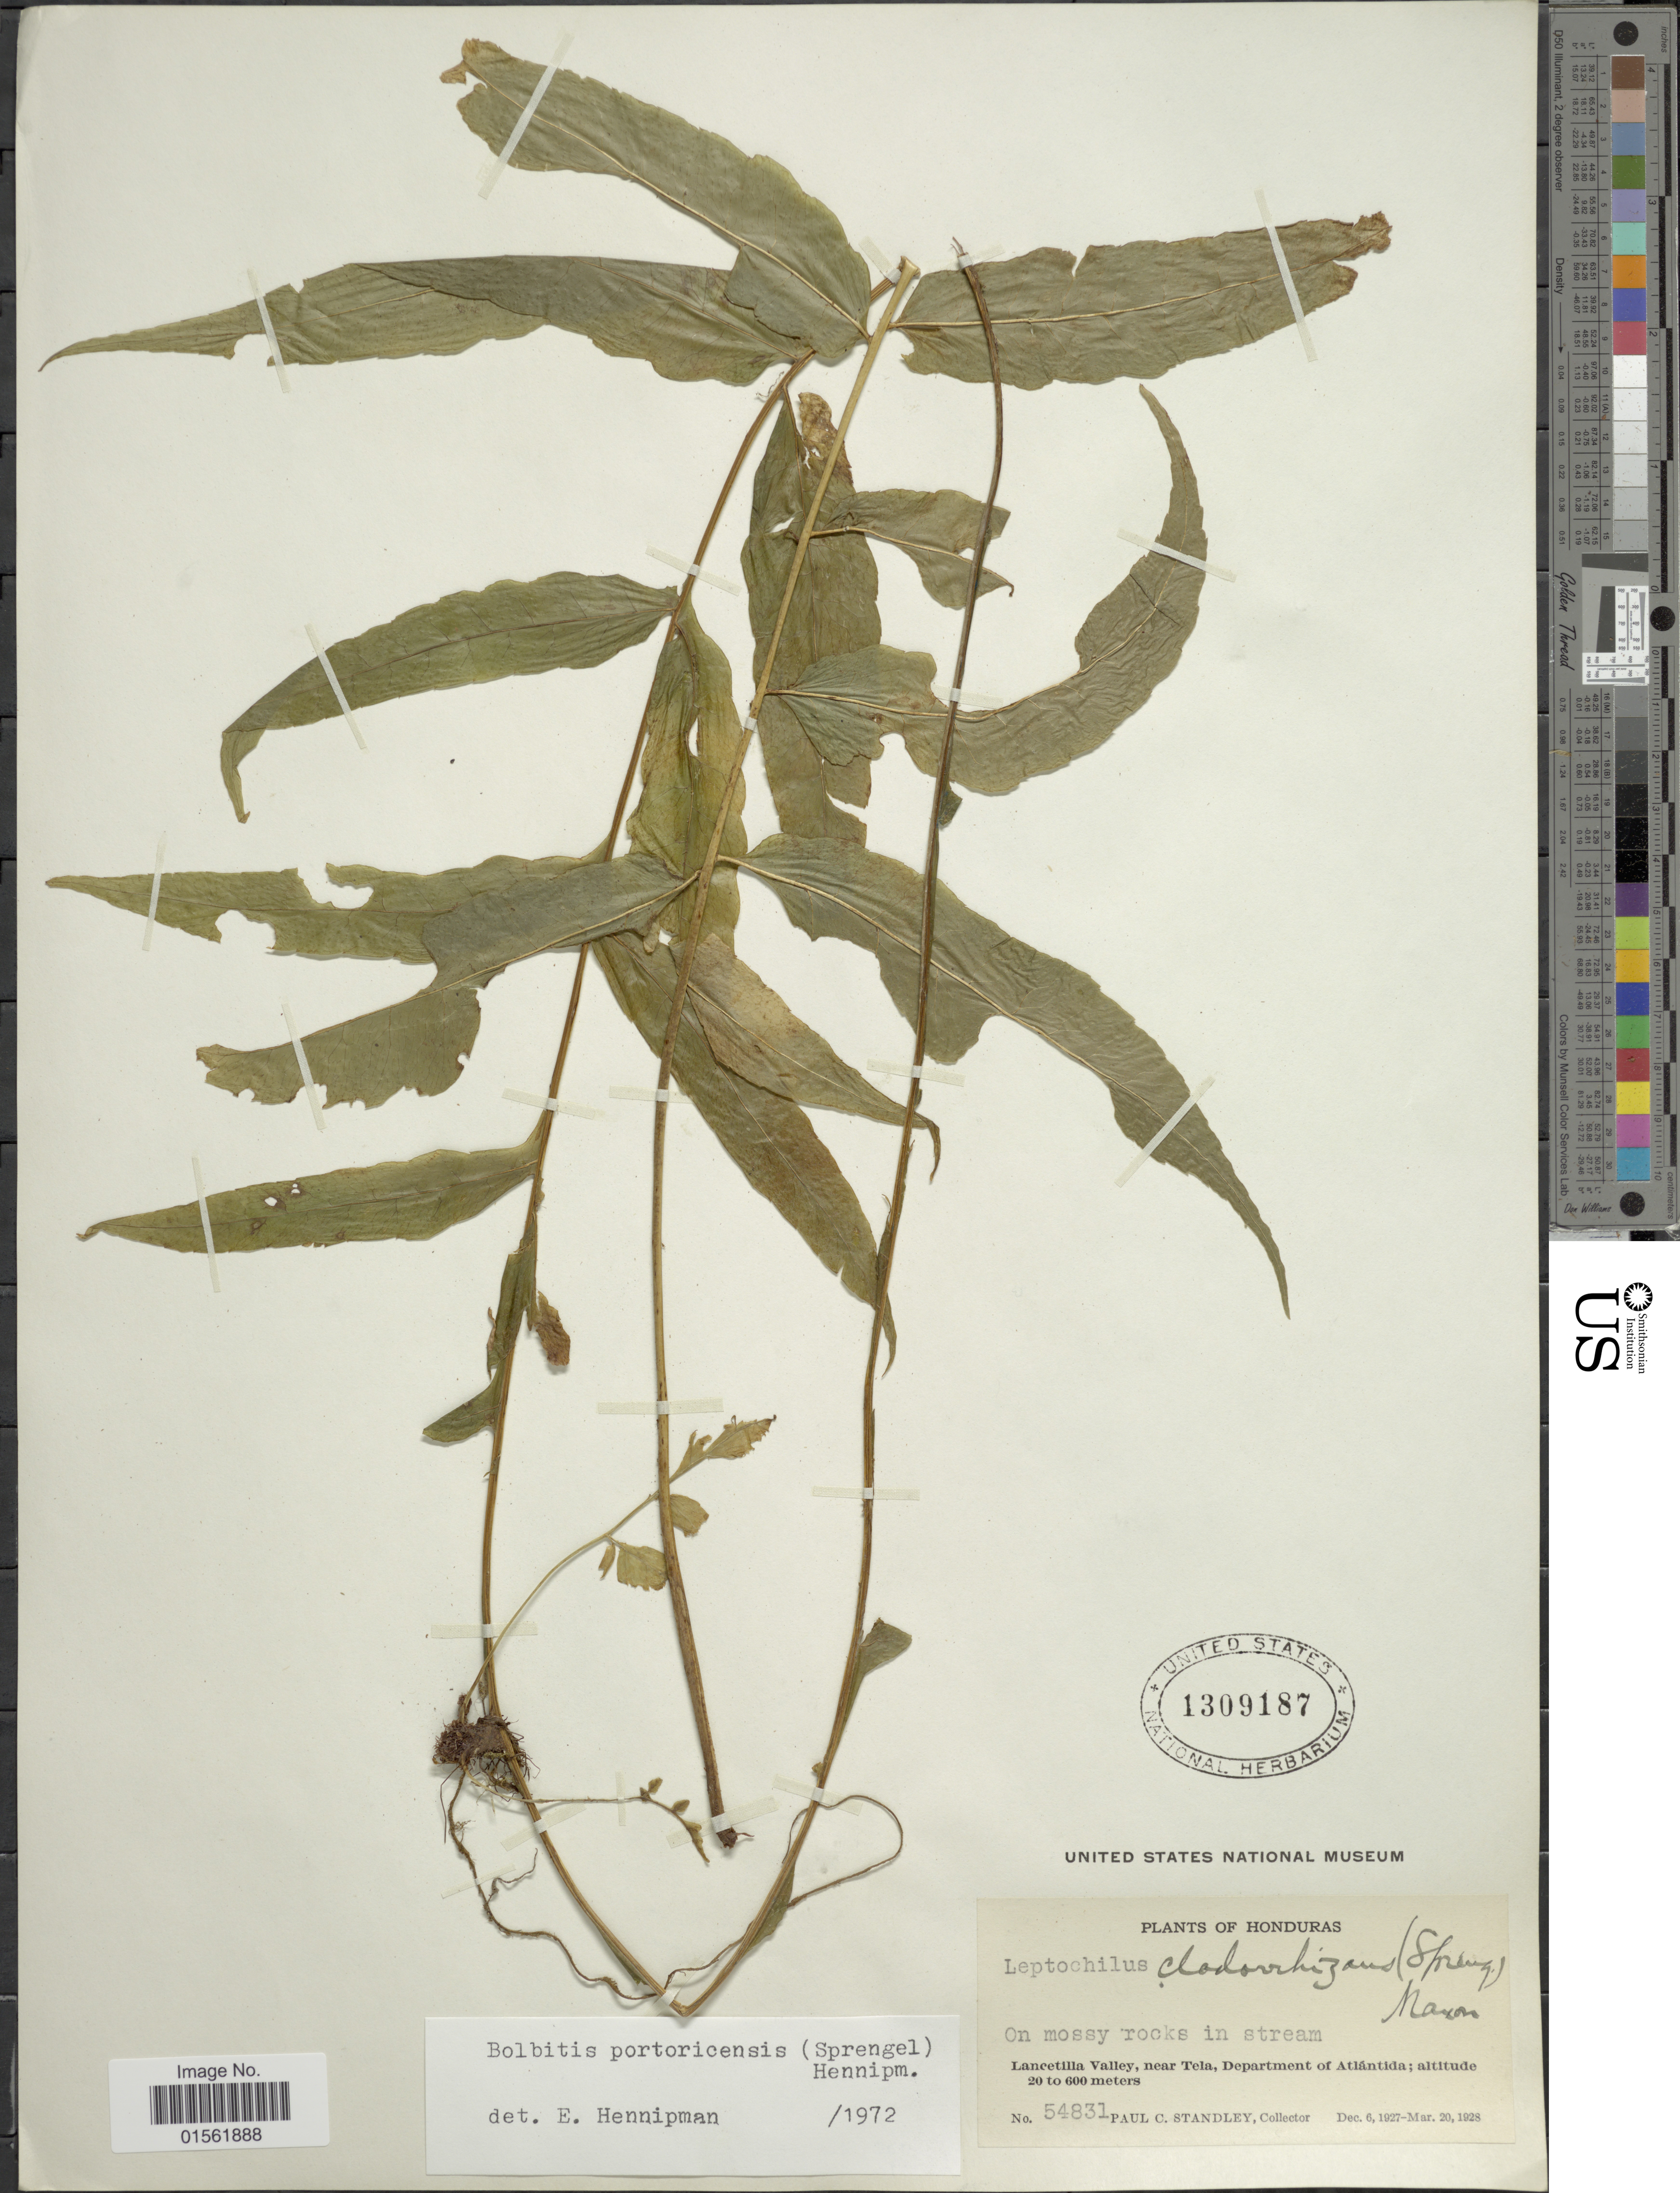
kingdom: Plantae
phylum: Tracheophyta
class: Polypodiopsida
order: Polypodiales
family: Dryopteridaceae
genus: Bolbitis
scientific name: Bolbitis portoricensis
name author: (Spreng.) Hennipman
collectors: P. C. Standley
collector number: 54831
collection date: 1927-12-06/1928-03-20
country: Honduras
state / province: Atlántida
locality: Lancetilla Valley, near Tela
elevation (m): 20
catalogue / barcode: US 1309187